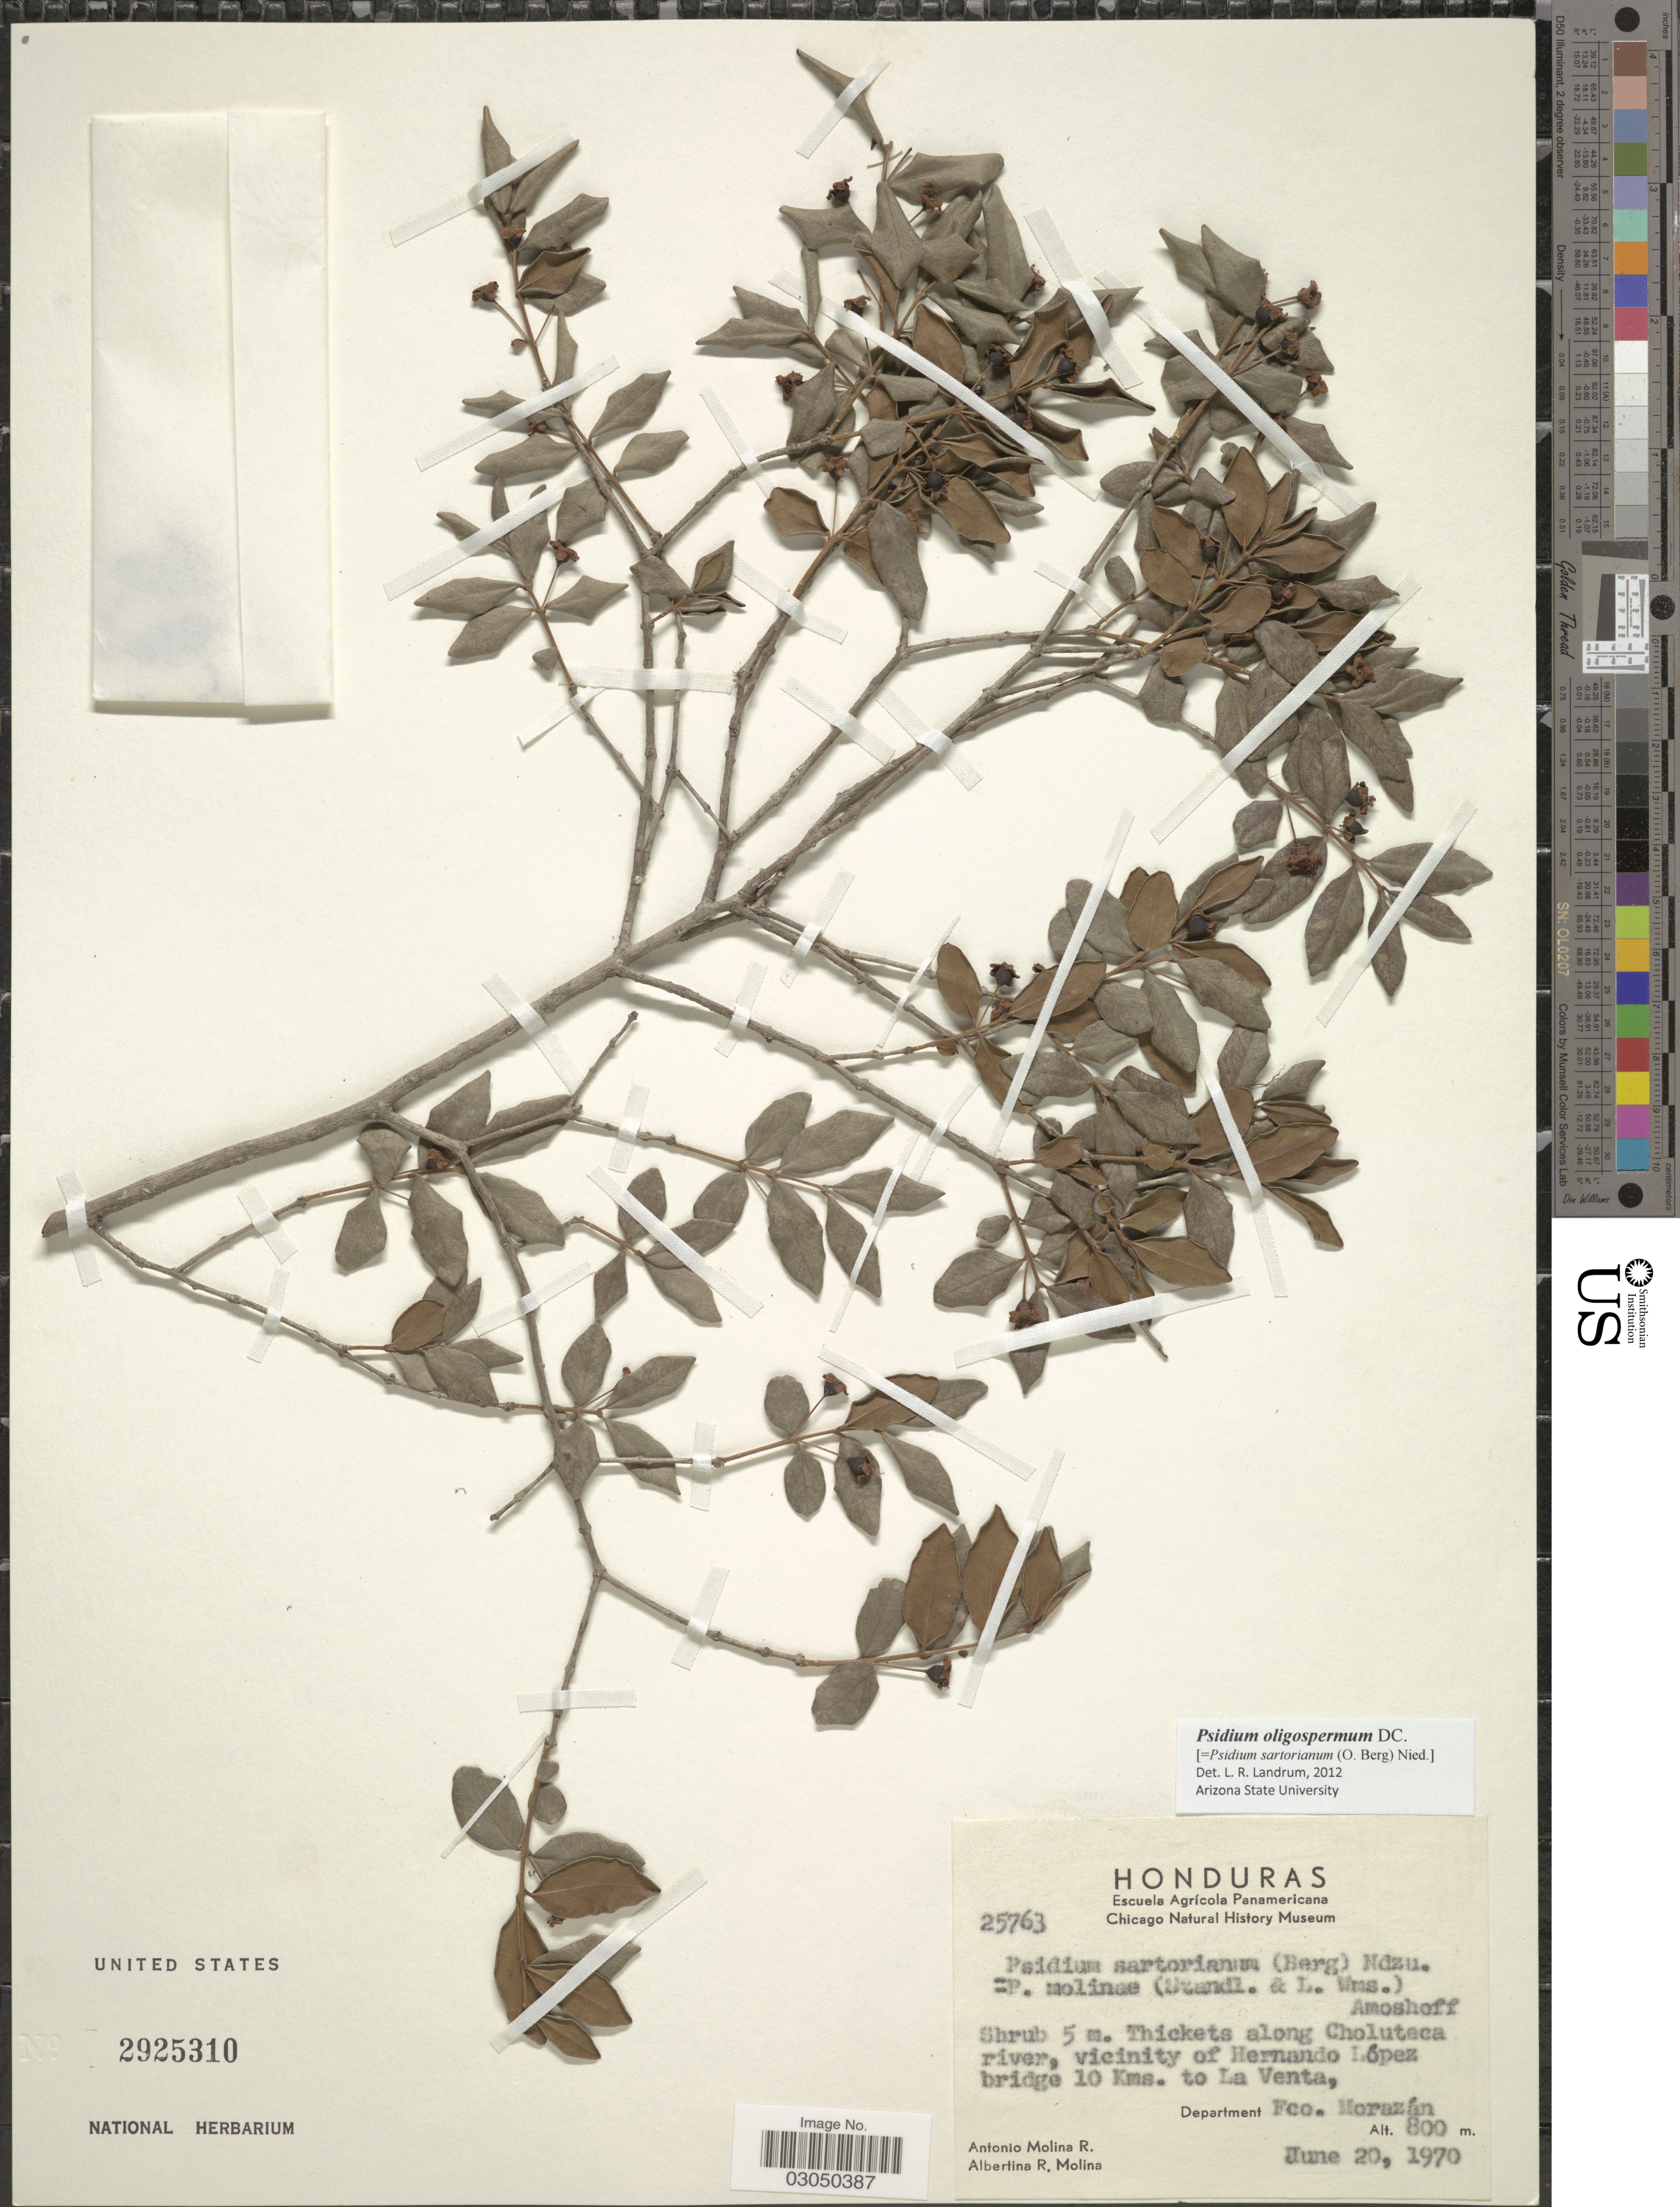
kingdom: Plantae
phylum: Tracheophyta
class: Magnoliopsida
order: Myrtales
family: Myrtaceae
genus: Psidium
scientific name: Psidium oligospermum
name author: Mart. ex DC.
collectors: A. Molina R. & A. R. Molina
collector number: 25763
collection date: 1970-06-20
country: Honduras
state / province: Fco. Morazán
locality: Thickets along Choluteca river, vicinity of Hernando López bridge 10 Kms. to La Venta, Department Fco. Morazán.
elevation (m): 800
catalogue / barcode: US 2925310